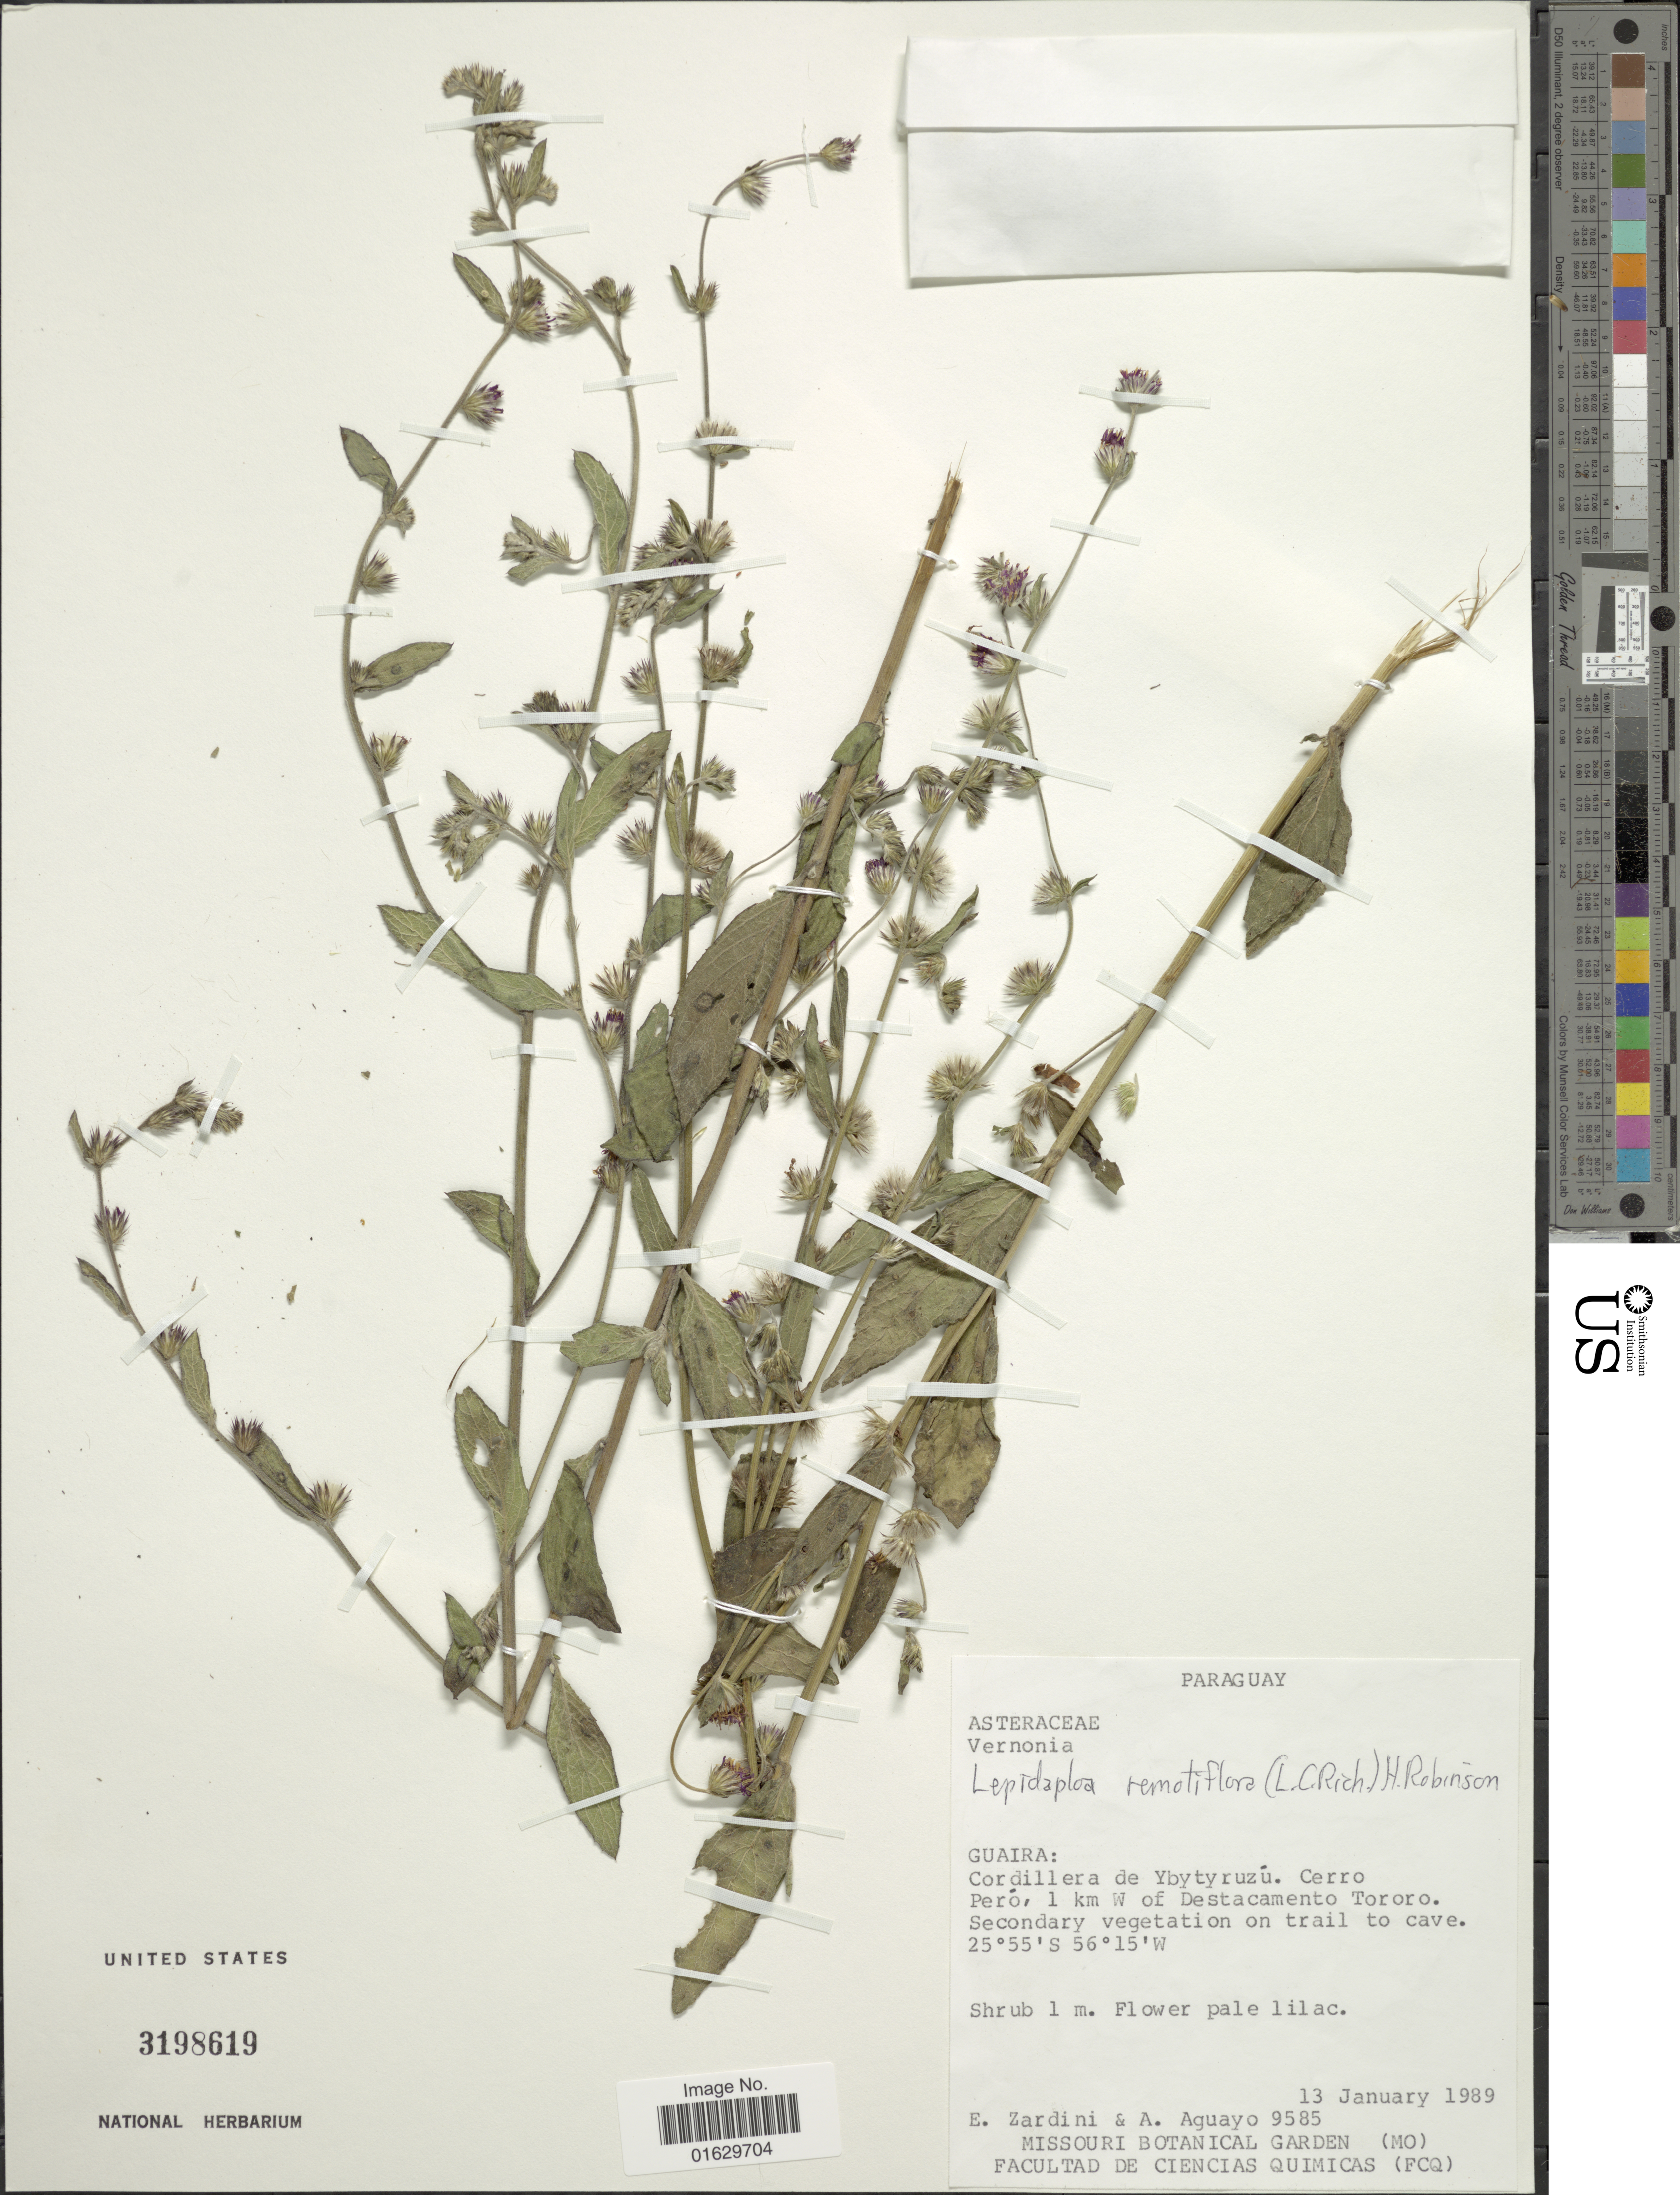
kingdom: Plantae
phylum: Tracheophyta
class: Magnoliopsida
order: Asterales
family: Asteraceae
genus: Lepidaploa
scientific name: Lepidaploa remotiflora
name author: (Rich.) H. Rob.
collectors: E. M. Zardini & A. Aguayo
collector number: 9585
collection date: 1989-01-13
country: Paraguay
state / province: Guaira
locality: Guaira, Cordillera de Ybytyruzu, Cerro Pero, 1 km W of Destacamento Tororo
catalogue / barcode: US 3198619